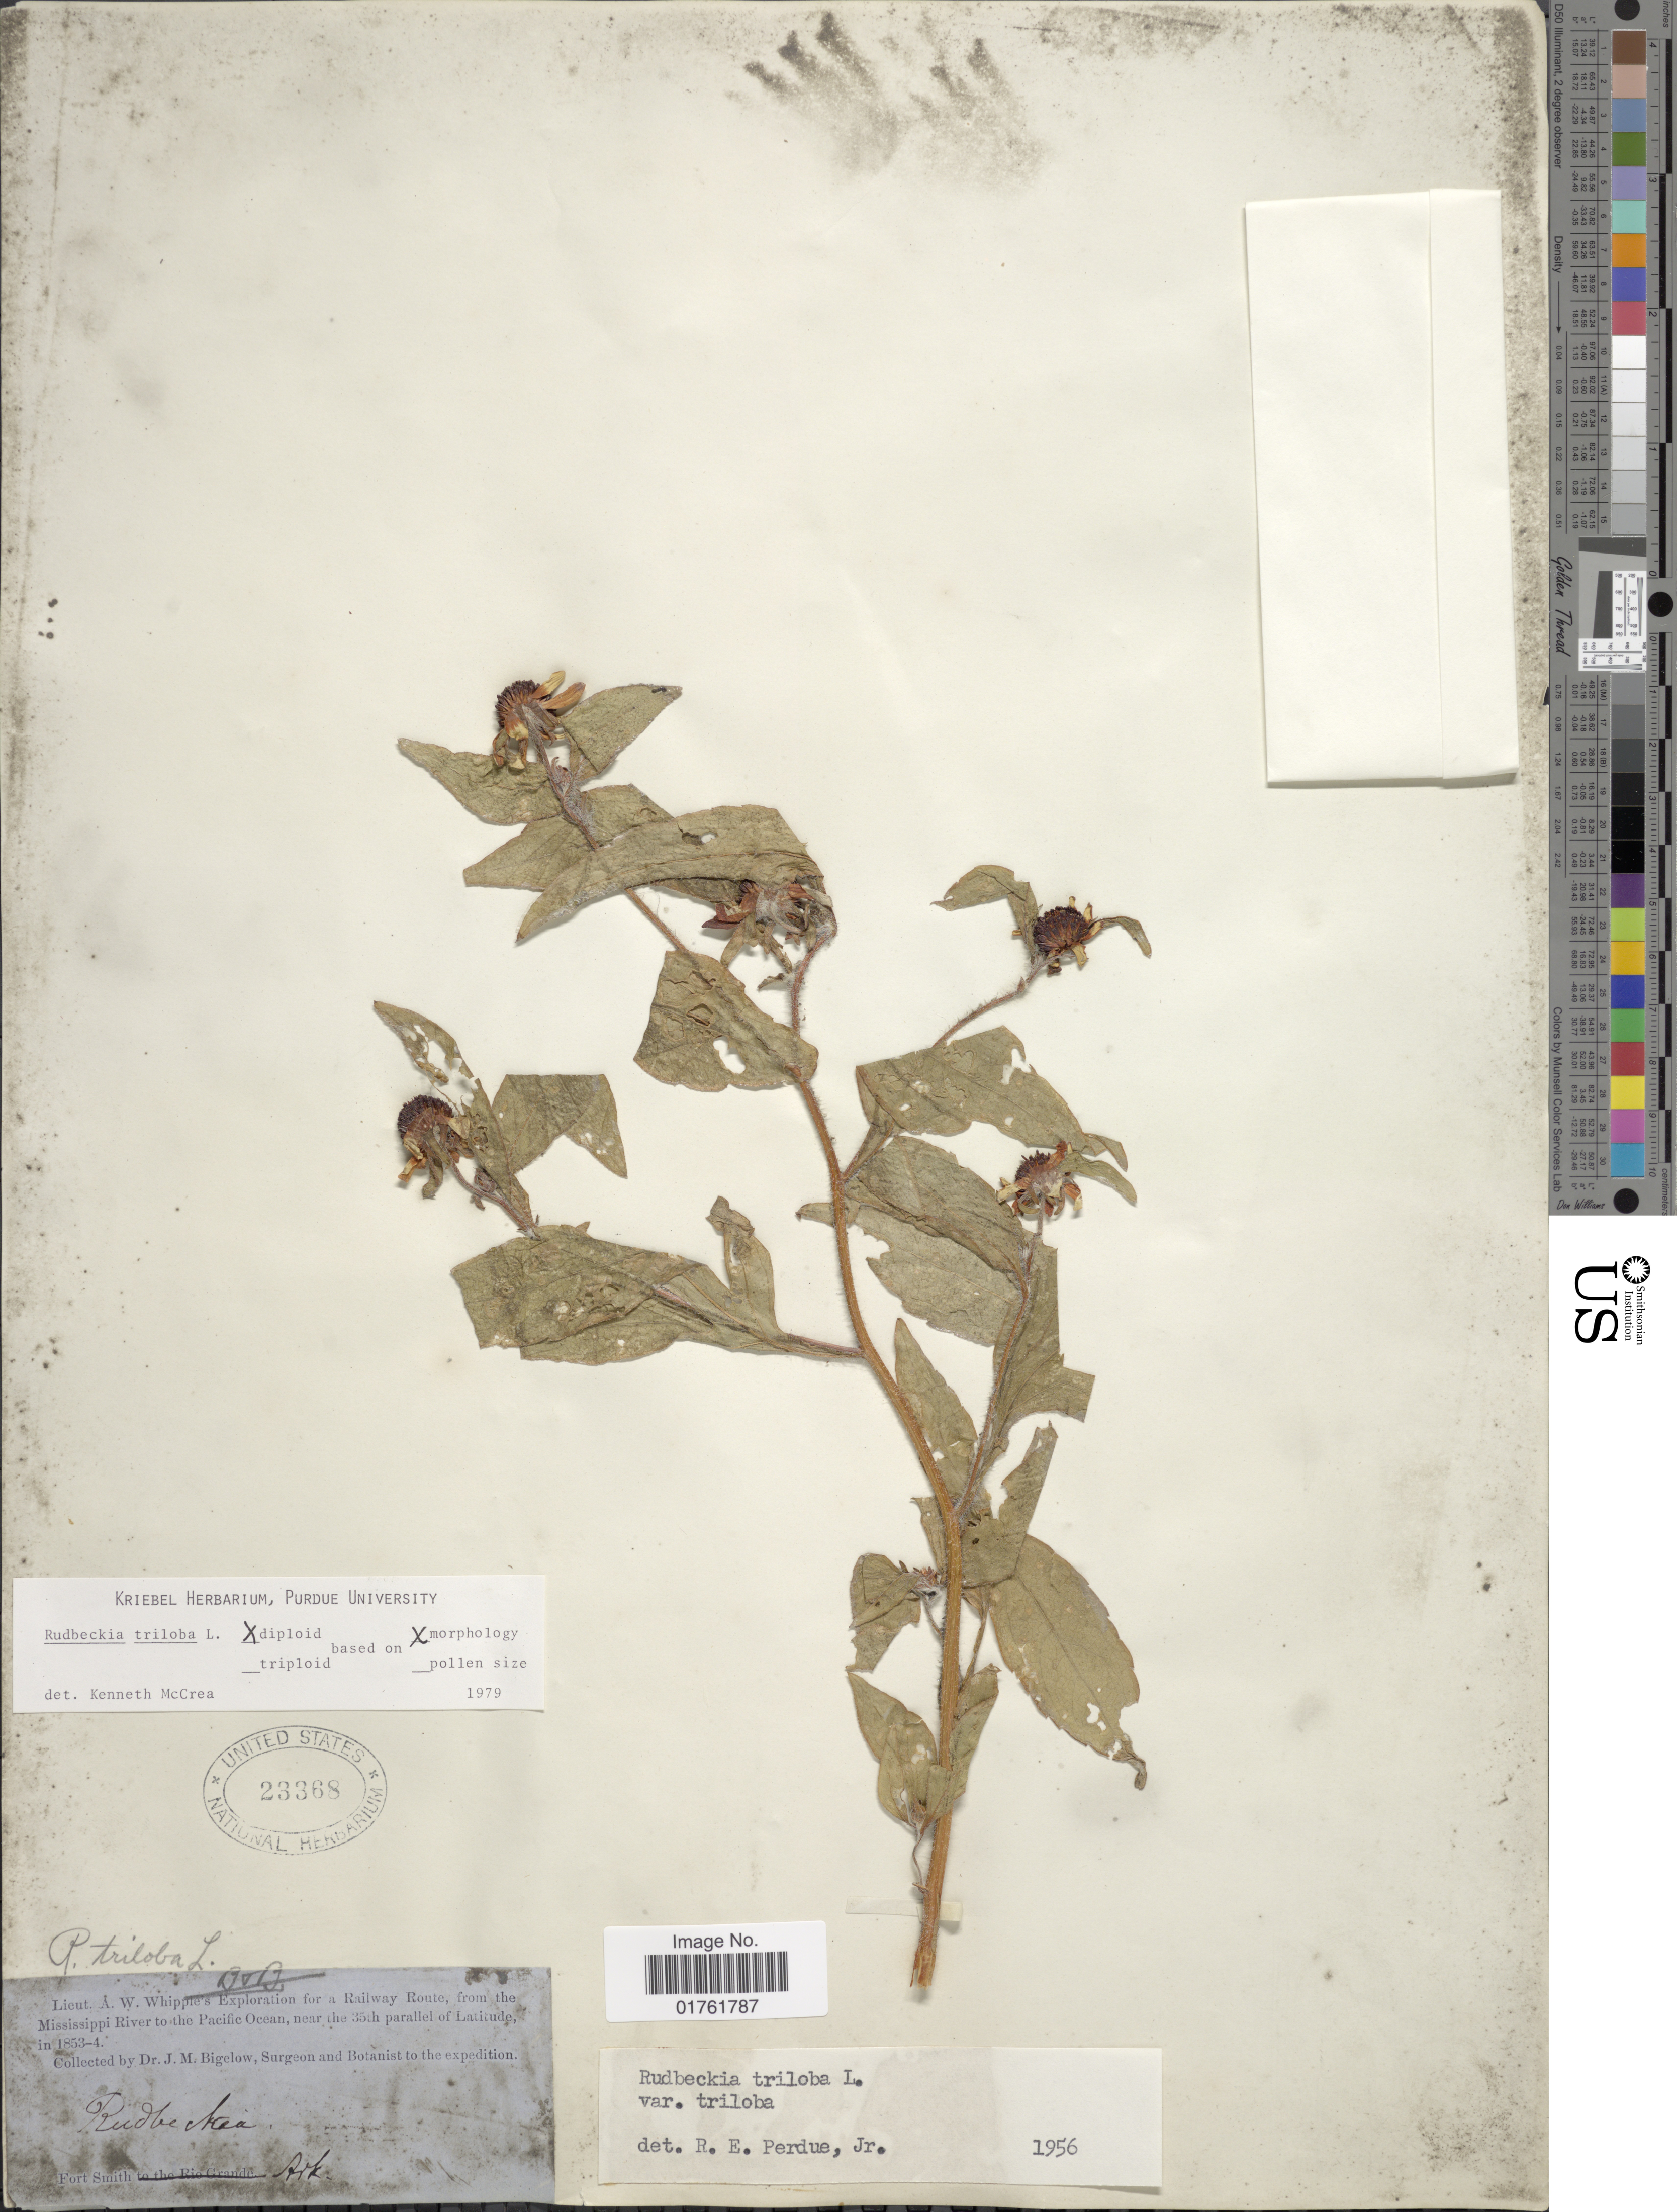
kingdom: Plantae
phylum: Tracheophyta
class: Magnoliopsida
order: Asterales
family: Asteraceae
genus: Rudbeckia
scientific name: Rudbeckia triloba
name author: L.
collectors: J. M. Bigelow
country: United States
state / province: Arkansas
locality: Fort Smith Arl.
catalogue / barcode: US 23368